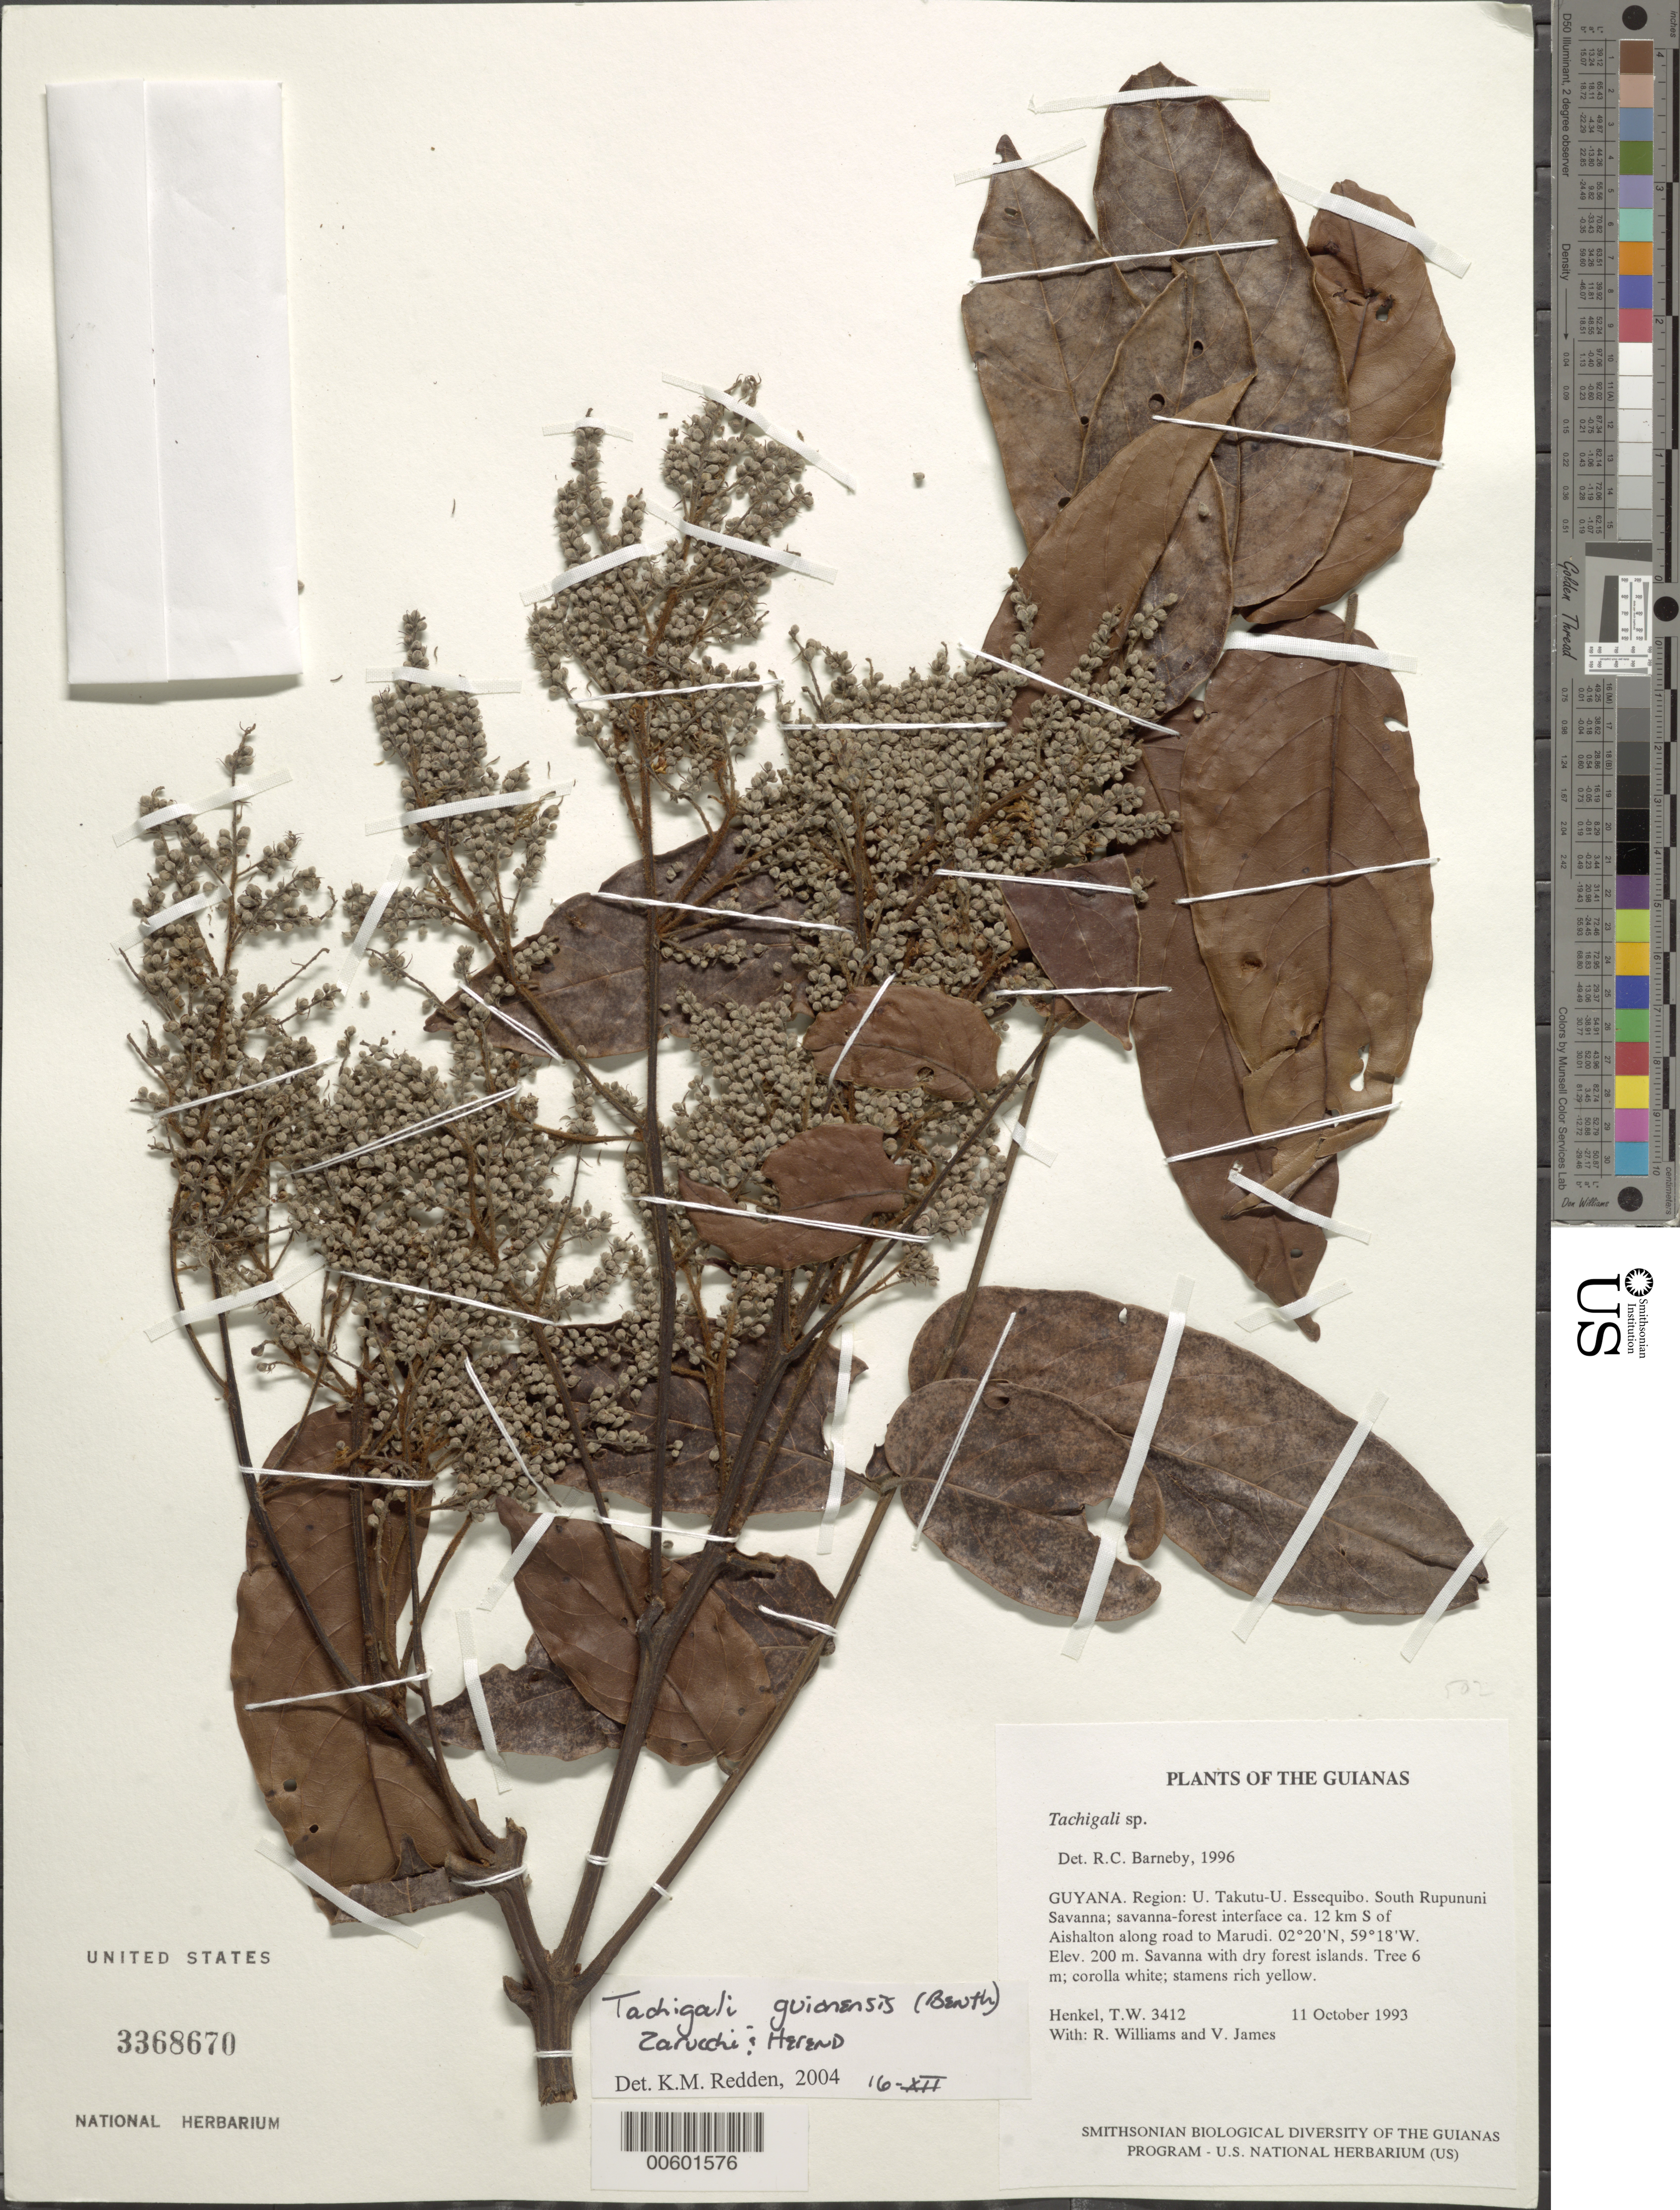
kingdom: Plantae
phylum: Tracheophyta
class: Magnoliopsida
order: Fabales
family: Fabaceae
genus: Tachigali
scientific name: Tachigali guianensis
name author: (Benth.) Zarucchi & Herend.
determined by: Barneby, Rupert C., (NY)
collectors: T. Henkel, R. Williams & V. James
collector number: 3412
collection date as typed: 11 October 1993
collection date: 1993-10-11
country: Guyana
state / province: U. Takutu-U. Essequibo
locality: South Rupununi Savanna; savanna-forest interface ca. 12 km S of Aishalton along road to Marudi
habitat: Savanna with dry forest islands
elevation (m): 200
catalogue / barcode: US 3368670